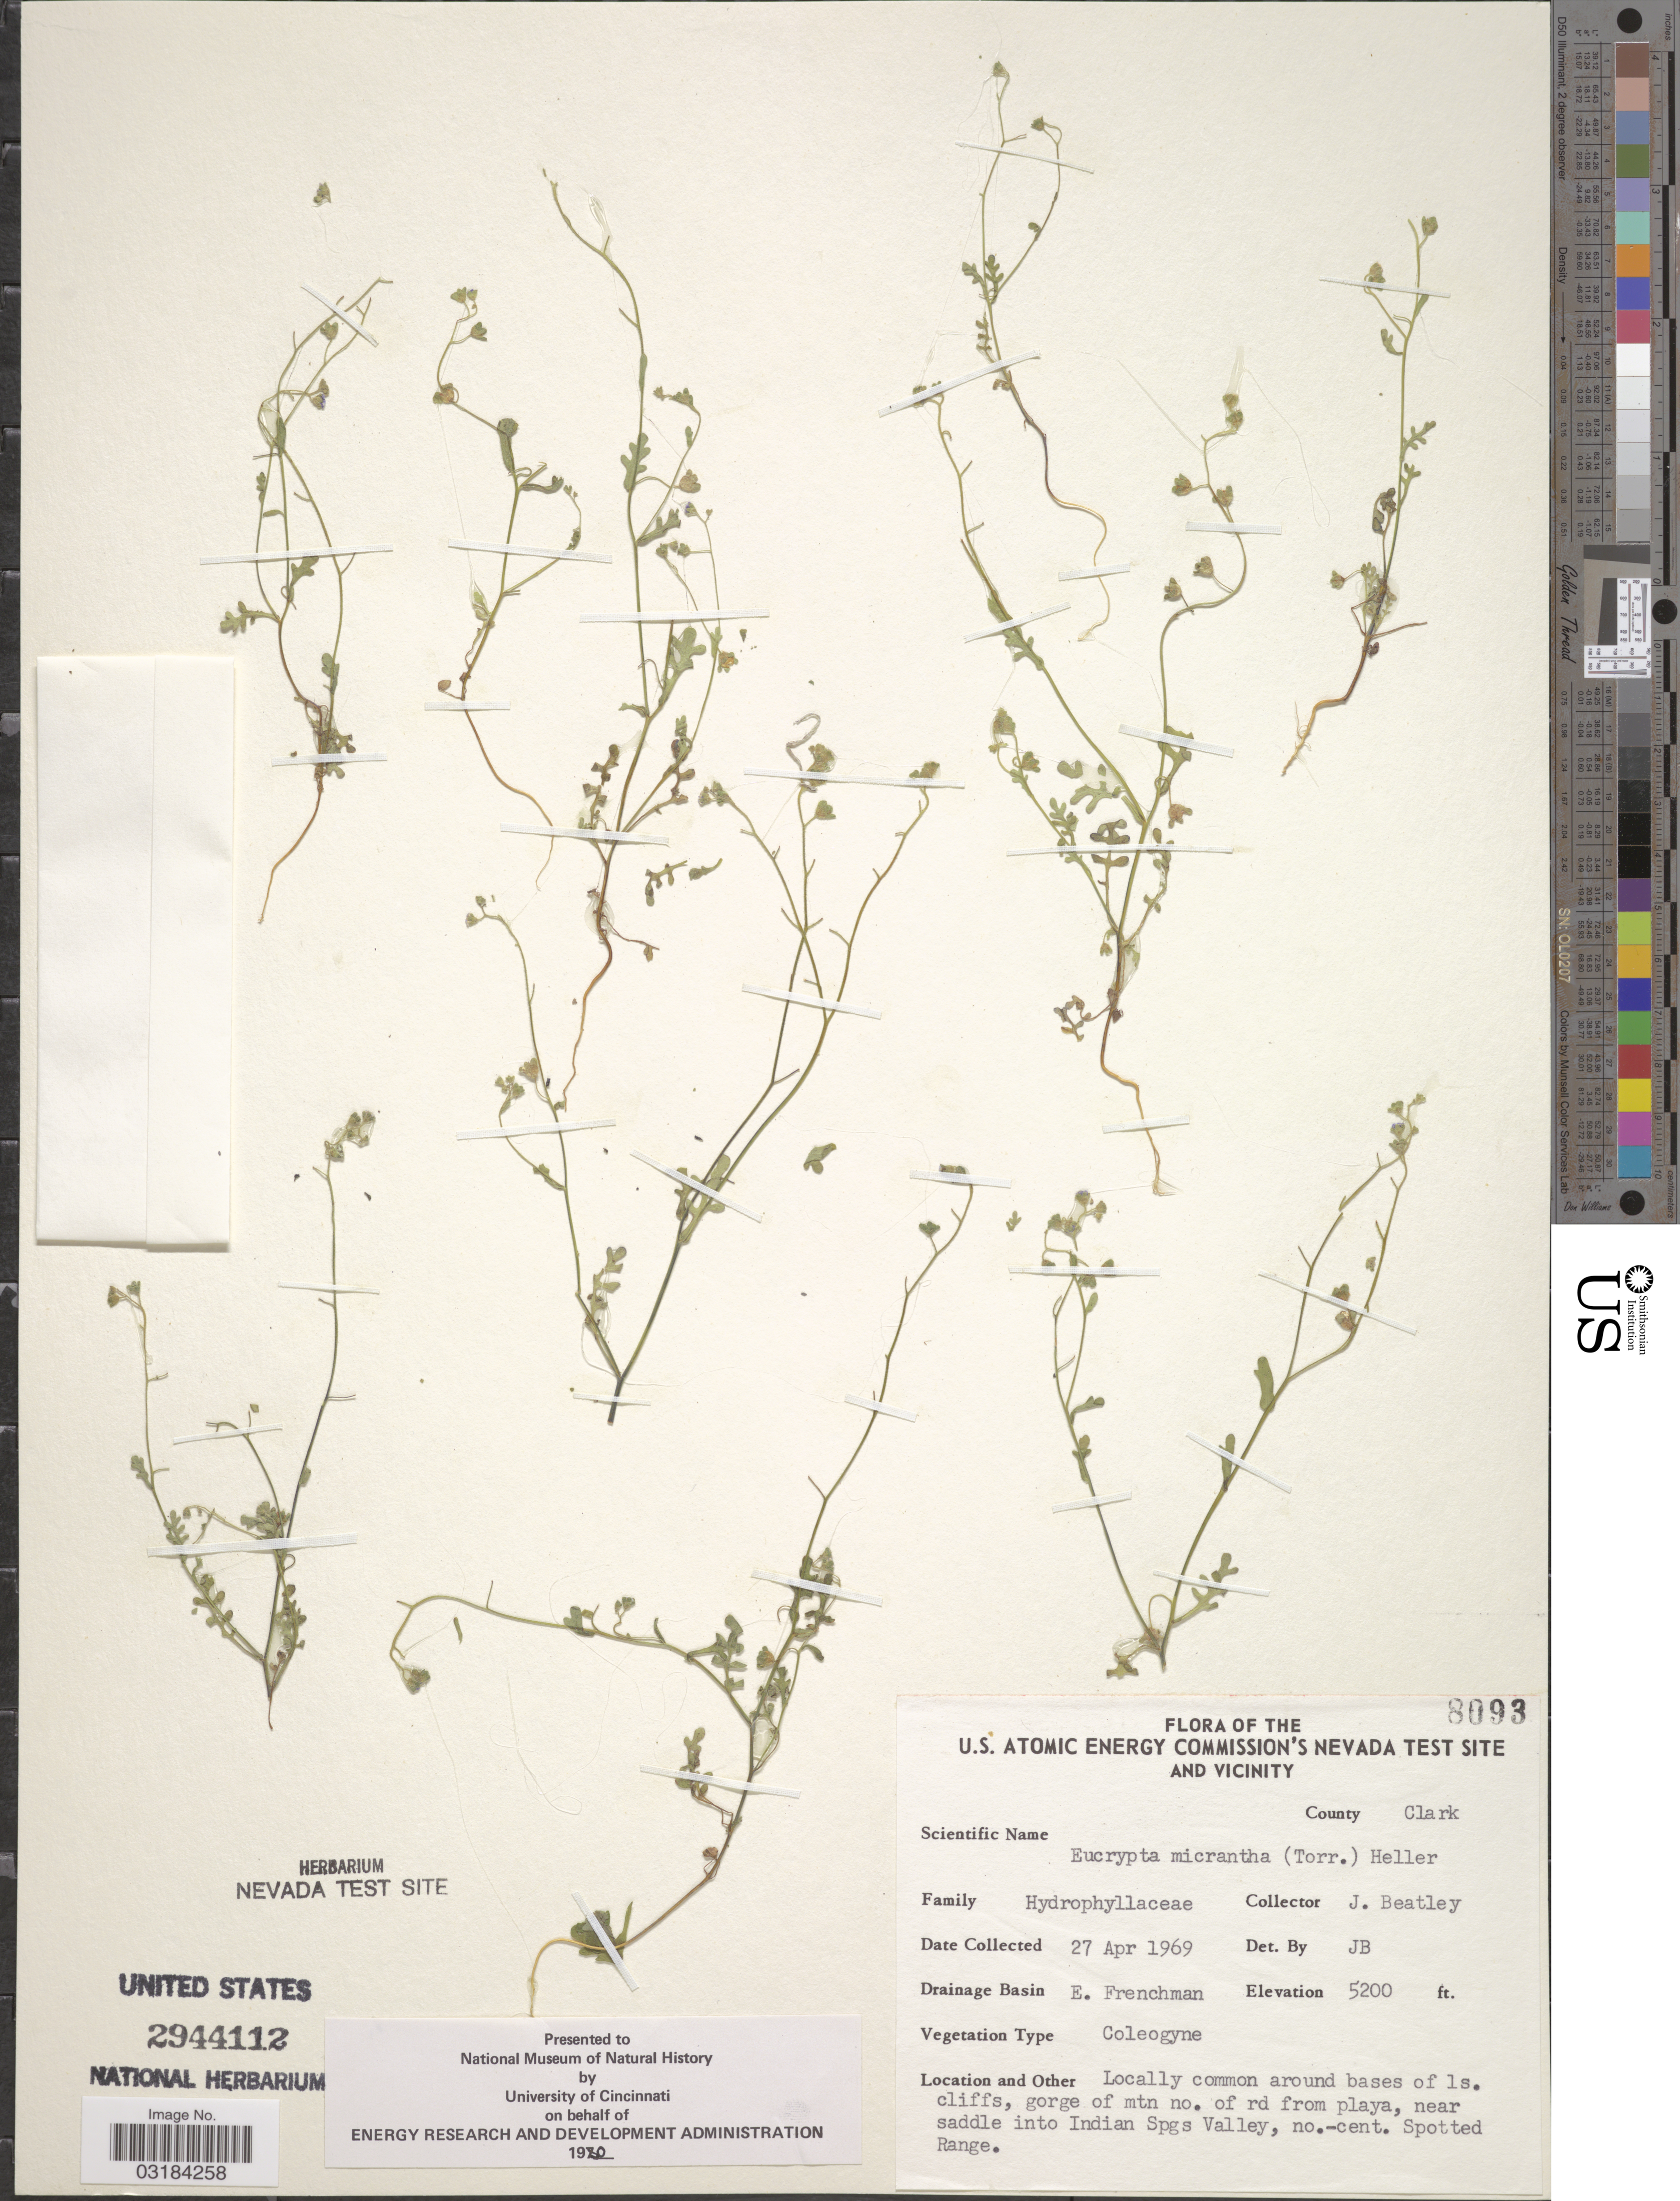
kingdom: Plantae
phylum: Tracheophyta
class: Magnoliopsida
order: Boraginales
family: Hydrophyllaceae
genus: Eucrypta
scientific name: Eucrypta micrantha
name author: (Torr.) A. Heller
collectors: J. C. Beatley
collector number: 8093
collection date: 1969-04-27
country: United States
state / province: Nevada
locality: U.S. Atomic Energy Commission's Nevada Test Site and Vicinity. County Clark. Drainage Basin E. Frenchman. Gorge of mtn no. of rd from playa, near saddle into Indian Spgs Valley, no.-cent. Spotted Range.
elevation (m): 1585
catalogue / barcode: US 2944112